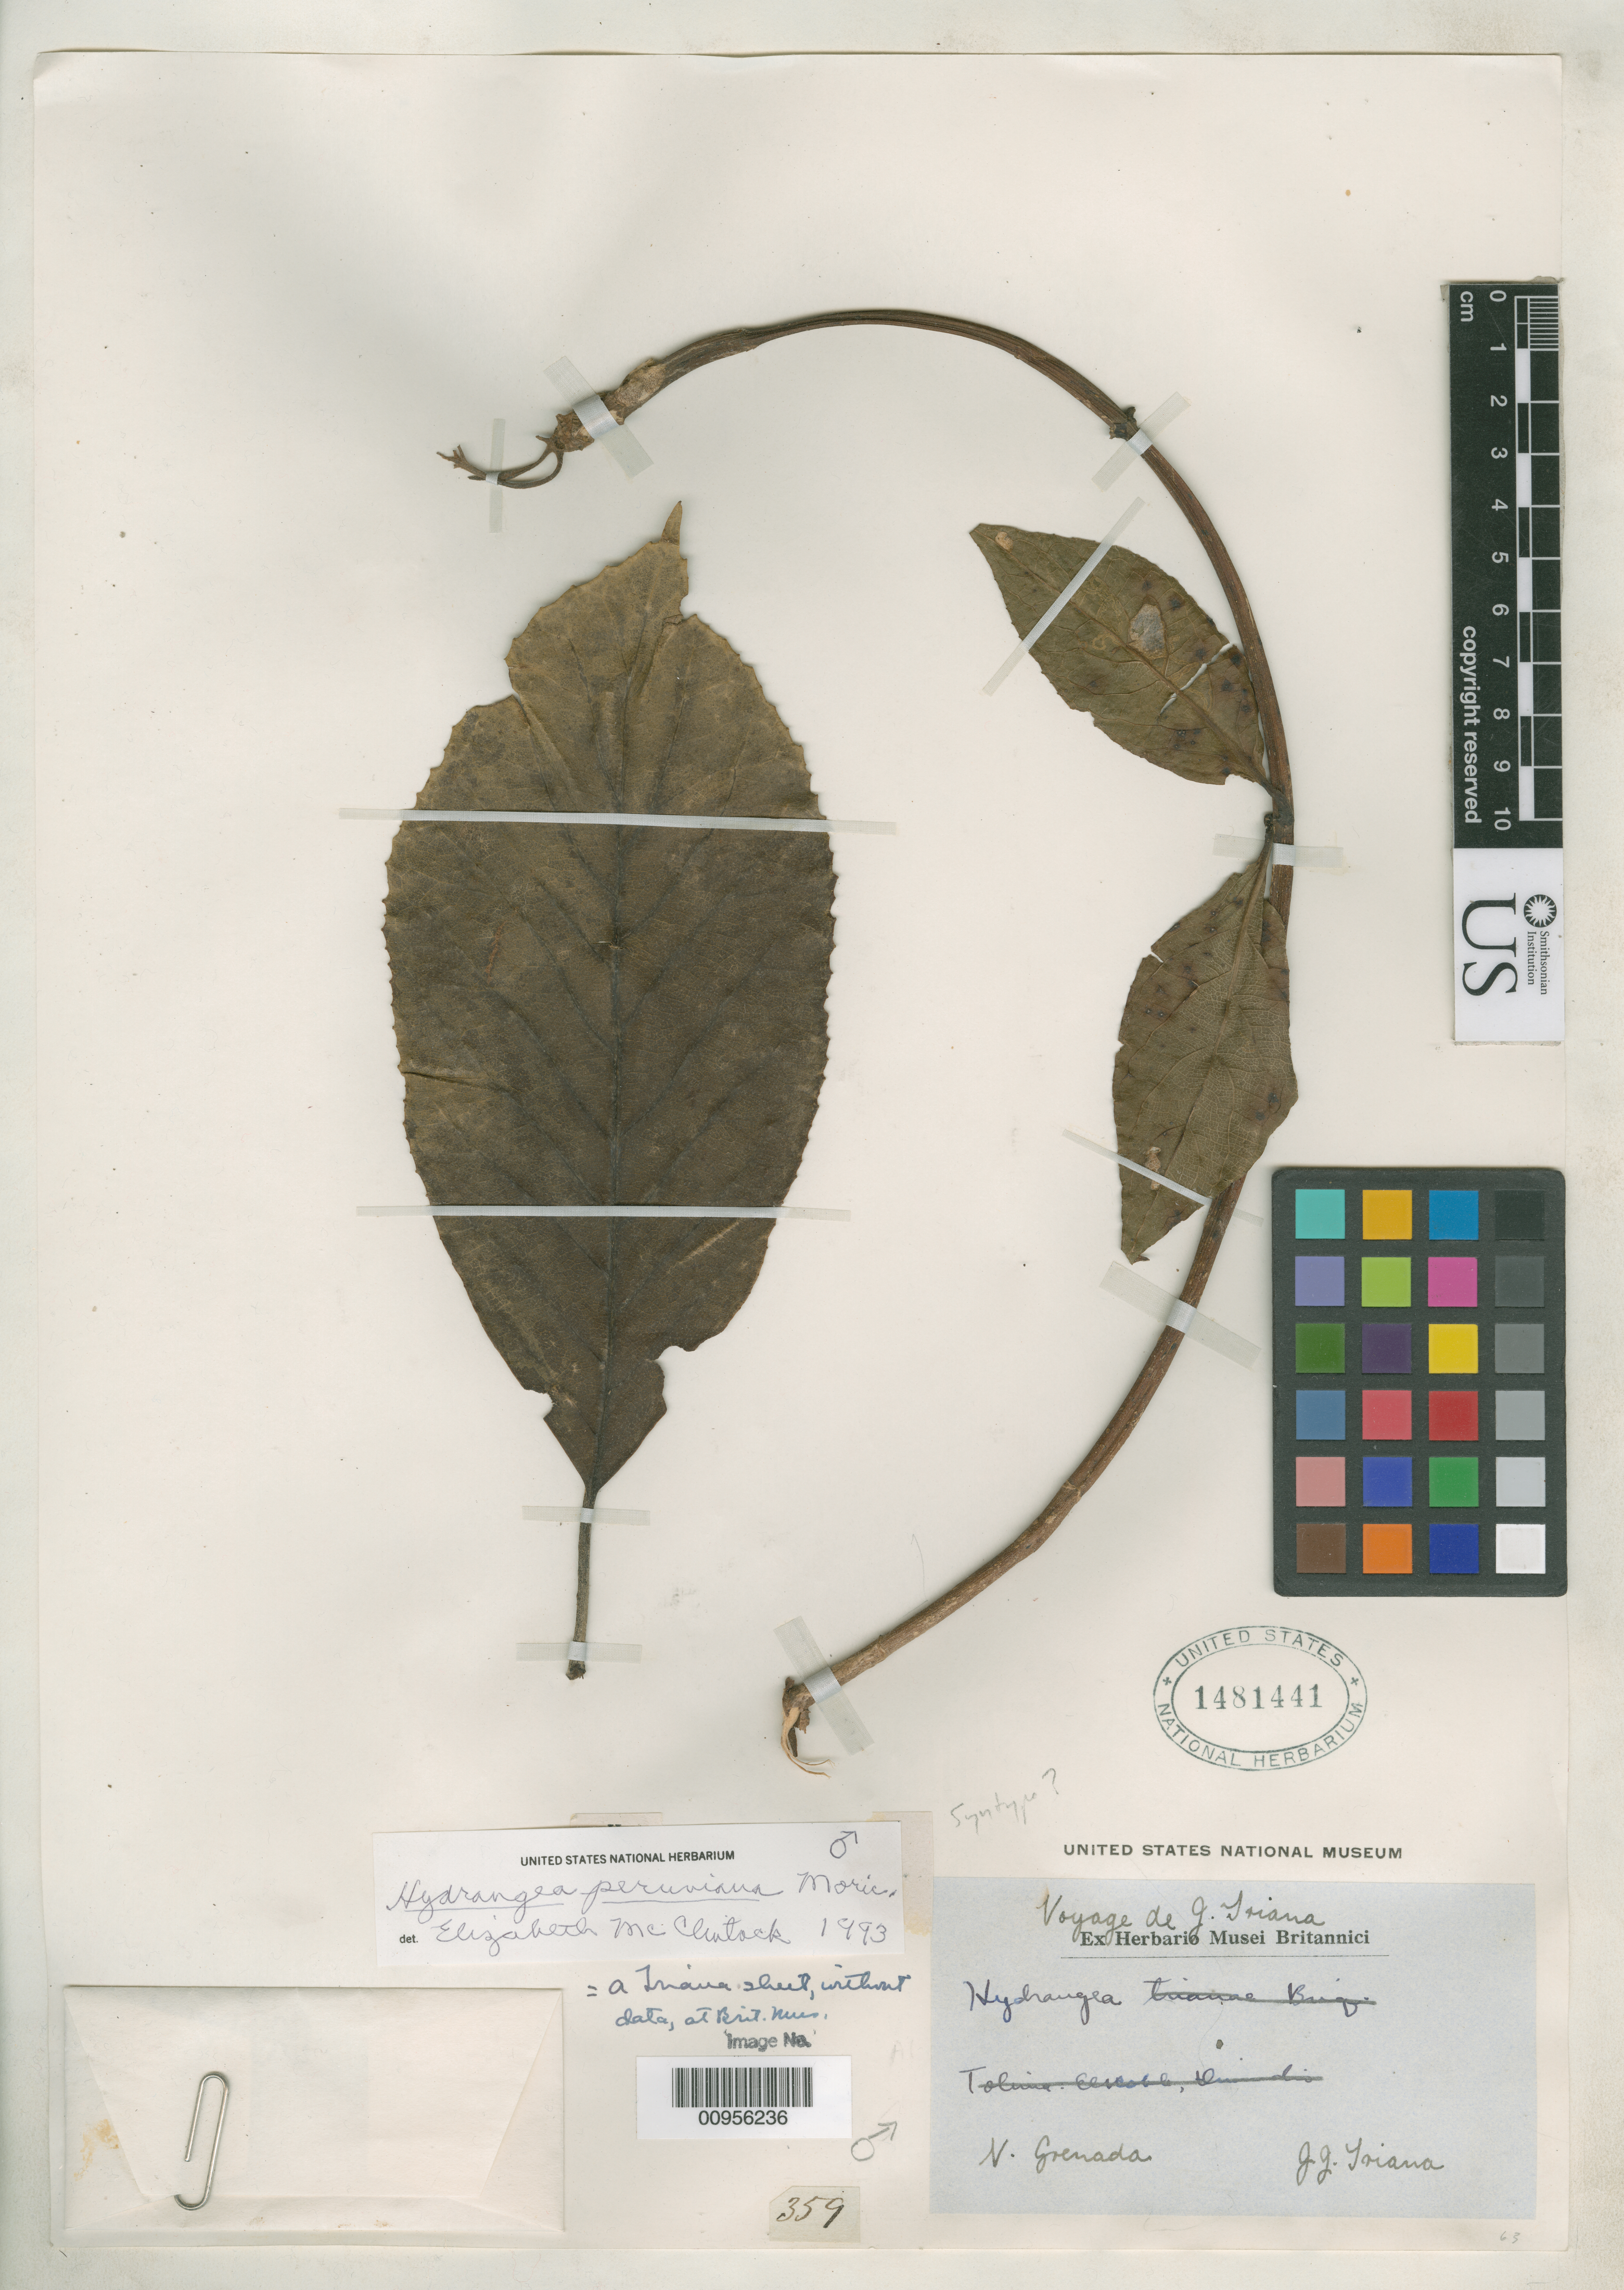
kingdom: Plantae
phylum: Tracheophyta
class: Magnoliopsida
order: Cornales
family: Hydrangeaceae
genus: Hydrangea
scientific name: Hydrangea trianae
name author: Briq.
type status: Possible Syntype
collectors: J. J. Triana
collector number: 359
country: Colombia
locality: N. Grenada.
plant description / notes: Several Triana collections at US, type status unclear (isolectotypes, syntypes, or not types?). Protologue cites "El Roble (Qiundiu) et Manigales, alt. 1600-2000 m."; McClintock (1957, effective lectotypification) cites type as "Tolima: Quindío".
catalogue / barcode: US 1481441